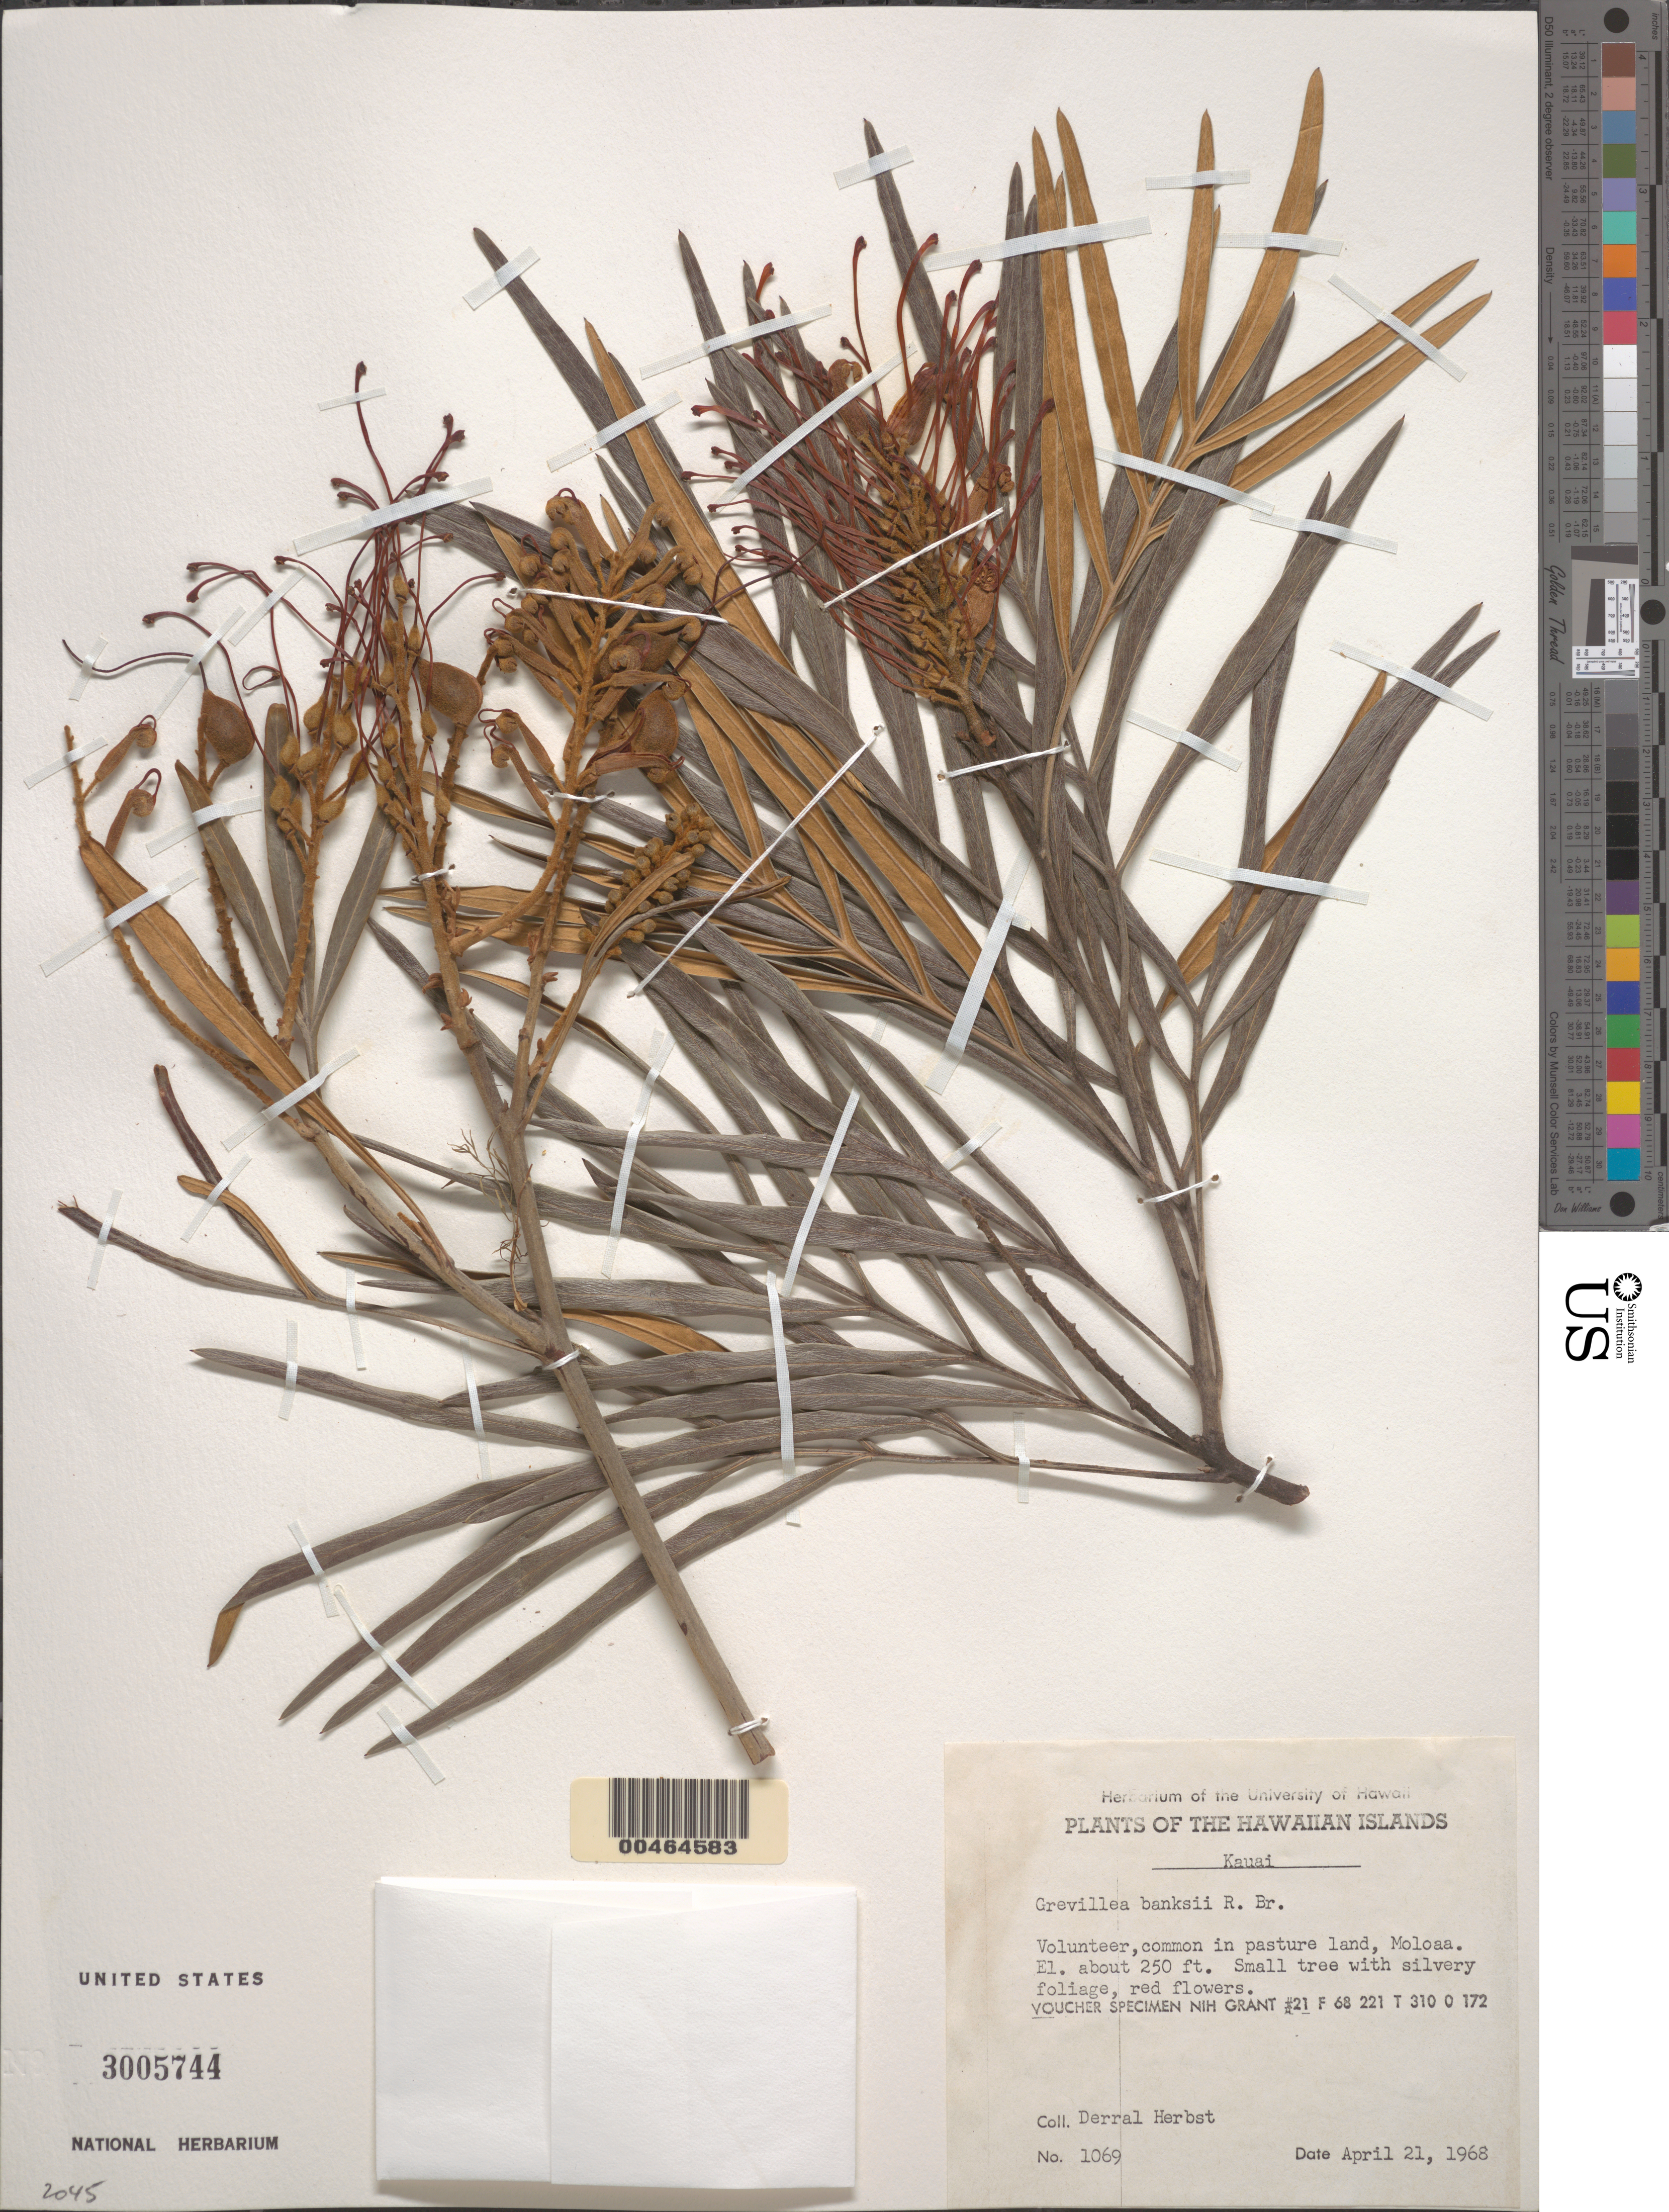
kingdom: Plantae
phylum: Tracheophyta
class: Magnoliopsida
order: Proteales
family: Proteaceae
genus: Grevillea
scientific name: Grevillea banksii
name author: R. Br.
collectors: D. R. Herbst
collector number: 1069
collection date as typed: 21 Apr 1968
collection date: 1968-04-21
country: United States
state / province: Hawaii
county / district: Kauai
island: Kaua'i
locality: Common in pasture land, Moloaa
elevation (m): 76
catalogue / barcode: US 3005744